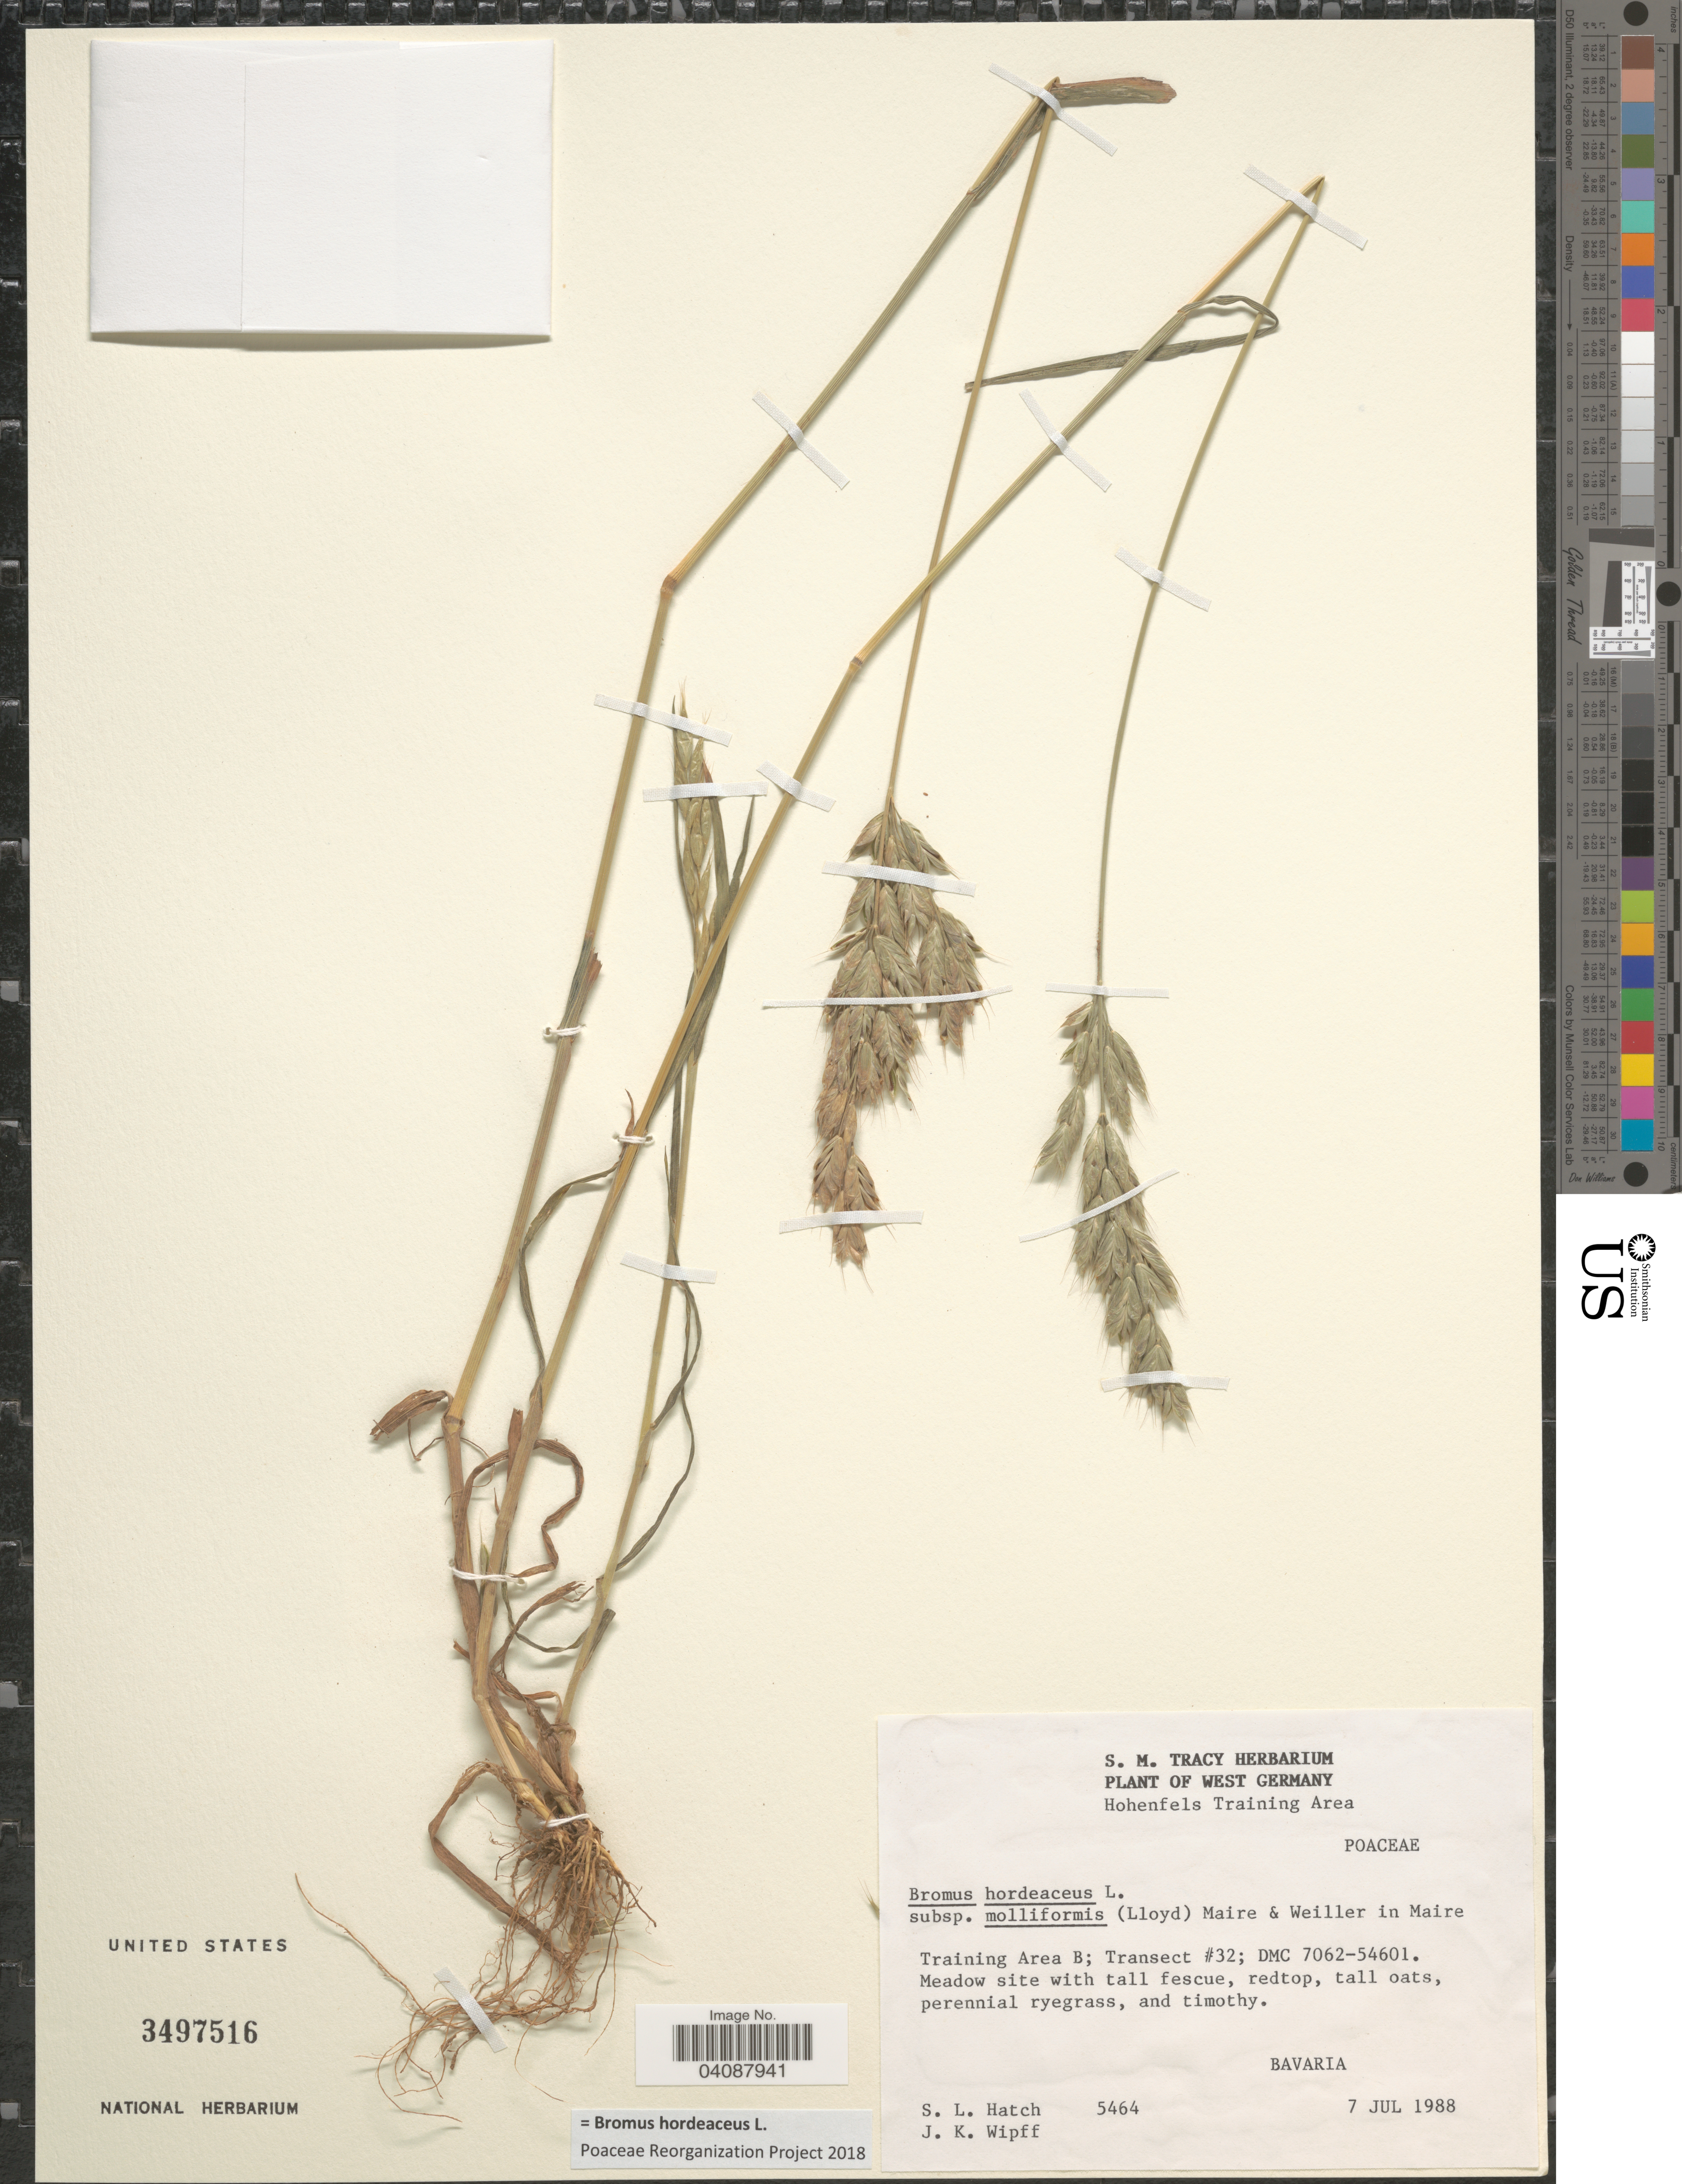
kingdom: Plantae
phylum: Tracheophyta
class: Liliopsida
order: Poales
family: Poaceae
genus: Bromus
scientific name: Bromus hordeaceus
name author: L.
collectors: S. Hatch & J. K. Wipff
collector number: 5464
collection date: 1988-07-07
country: Germany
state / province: Bayern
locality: West Germany. Hohenfels Training Area. Training Area B; Transect #32; DMC 7062-54601. Meadow site. Bavaria.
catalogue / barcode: US 3497516